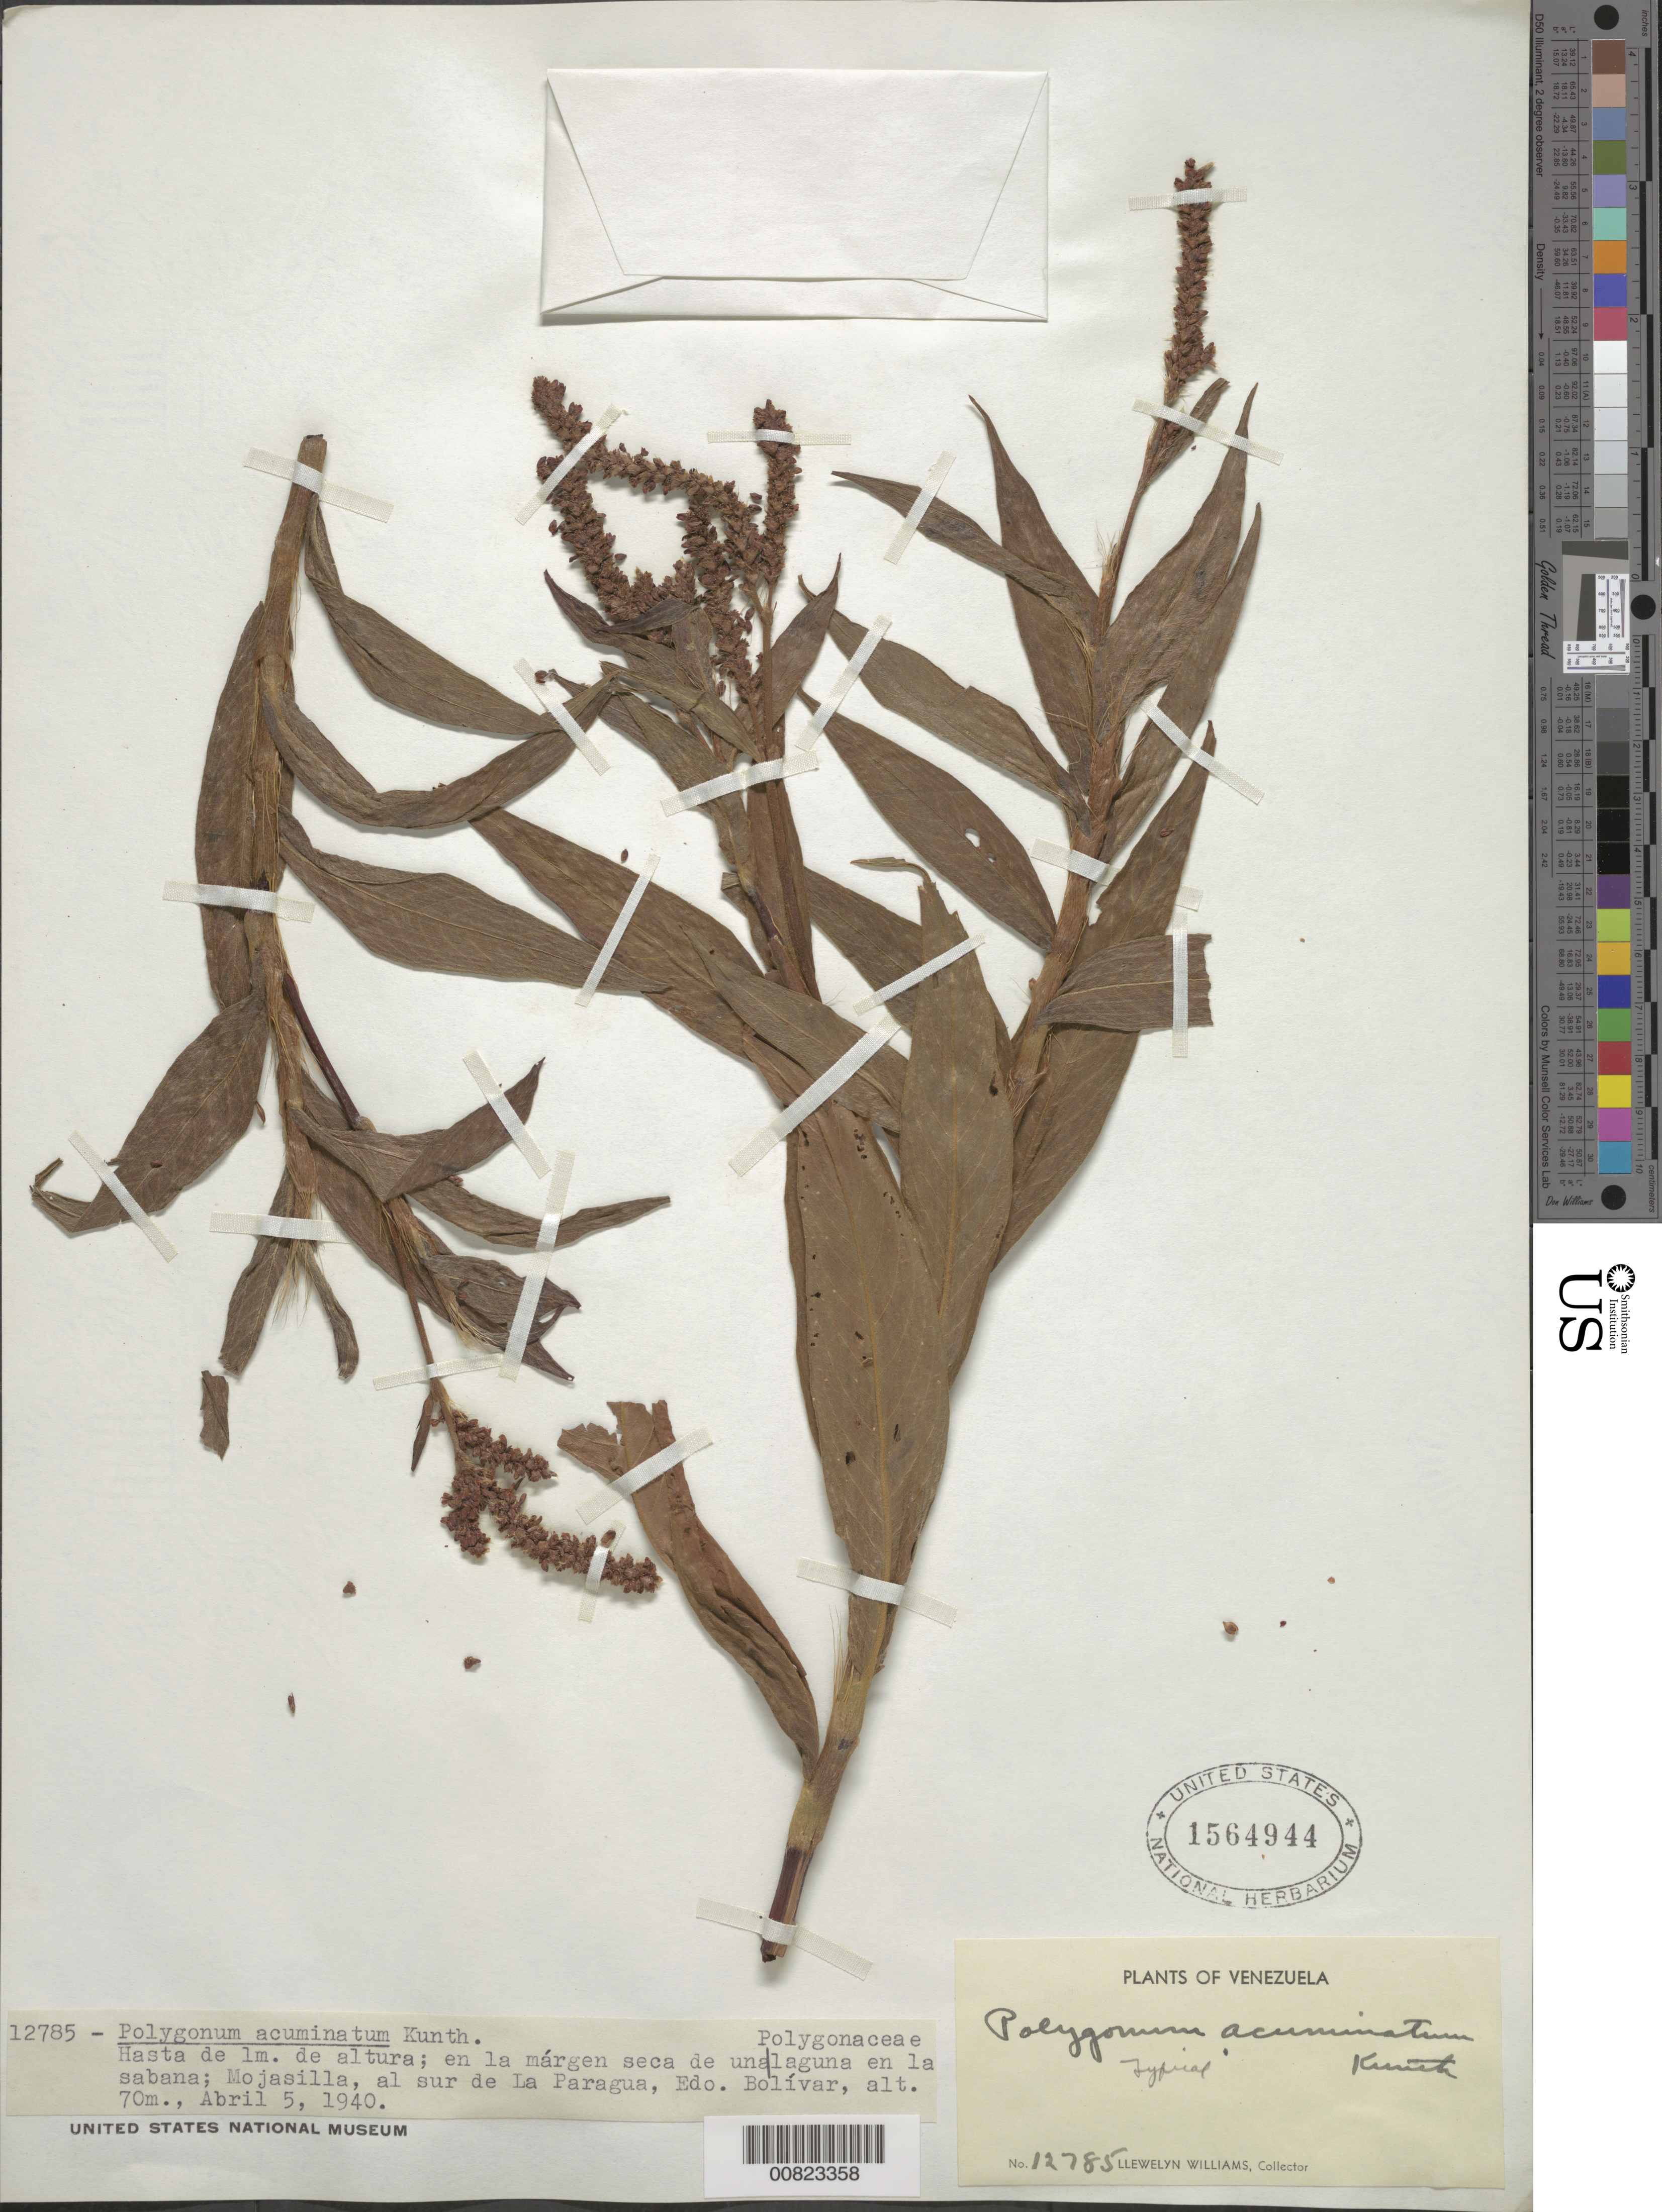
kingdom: Plantae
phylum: Tracheophyta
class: Magnoliopsida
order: Caryophyllales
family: Polygonaceae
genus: Polygonum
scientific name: Polygonum acuminatum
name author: Kunth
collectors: Ll. Williams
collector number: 12785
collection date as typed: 5-Apr-40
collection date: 1940-04-05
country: Venezuela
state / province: Bolívar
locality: La Mojasilla, al sur de La Paragua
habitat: Márgen seca de una laguna en la sabana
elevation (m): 70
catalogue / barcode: US 1564944